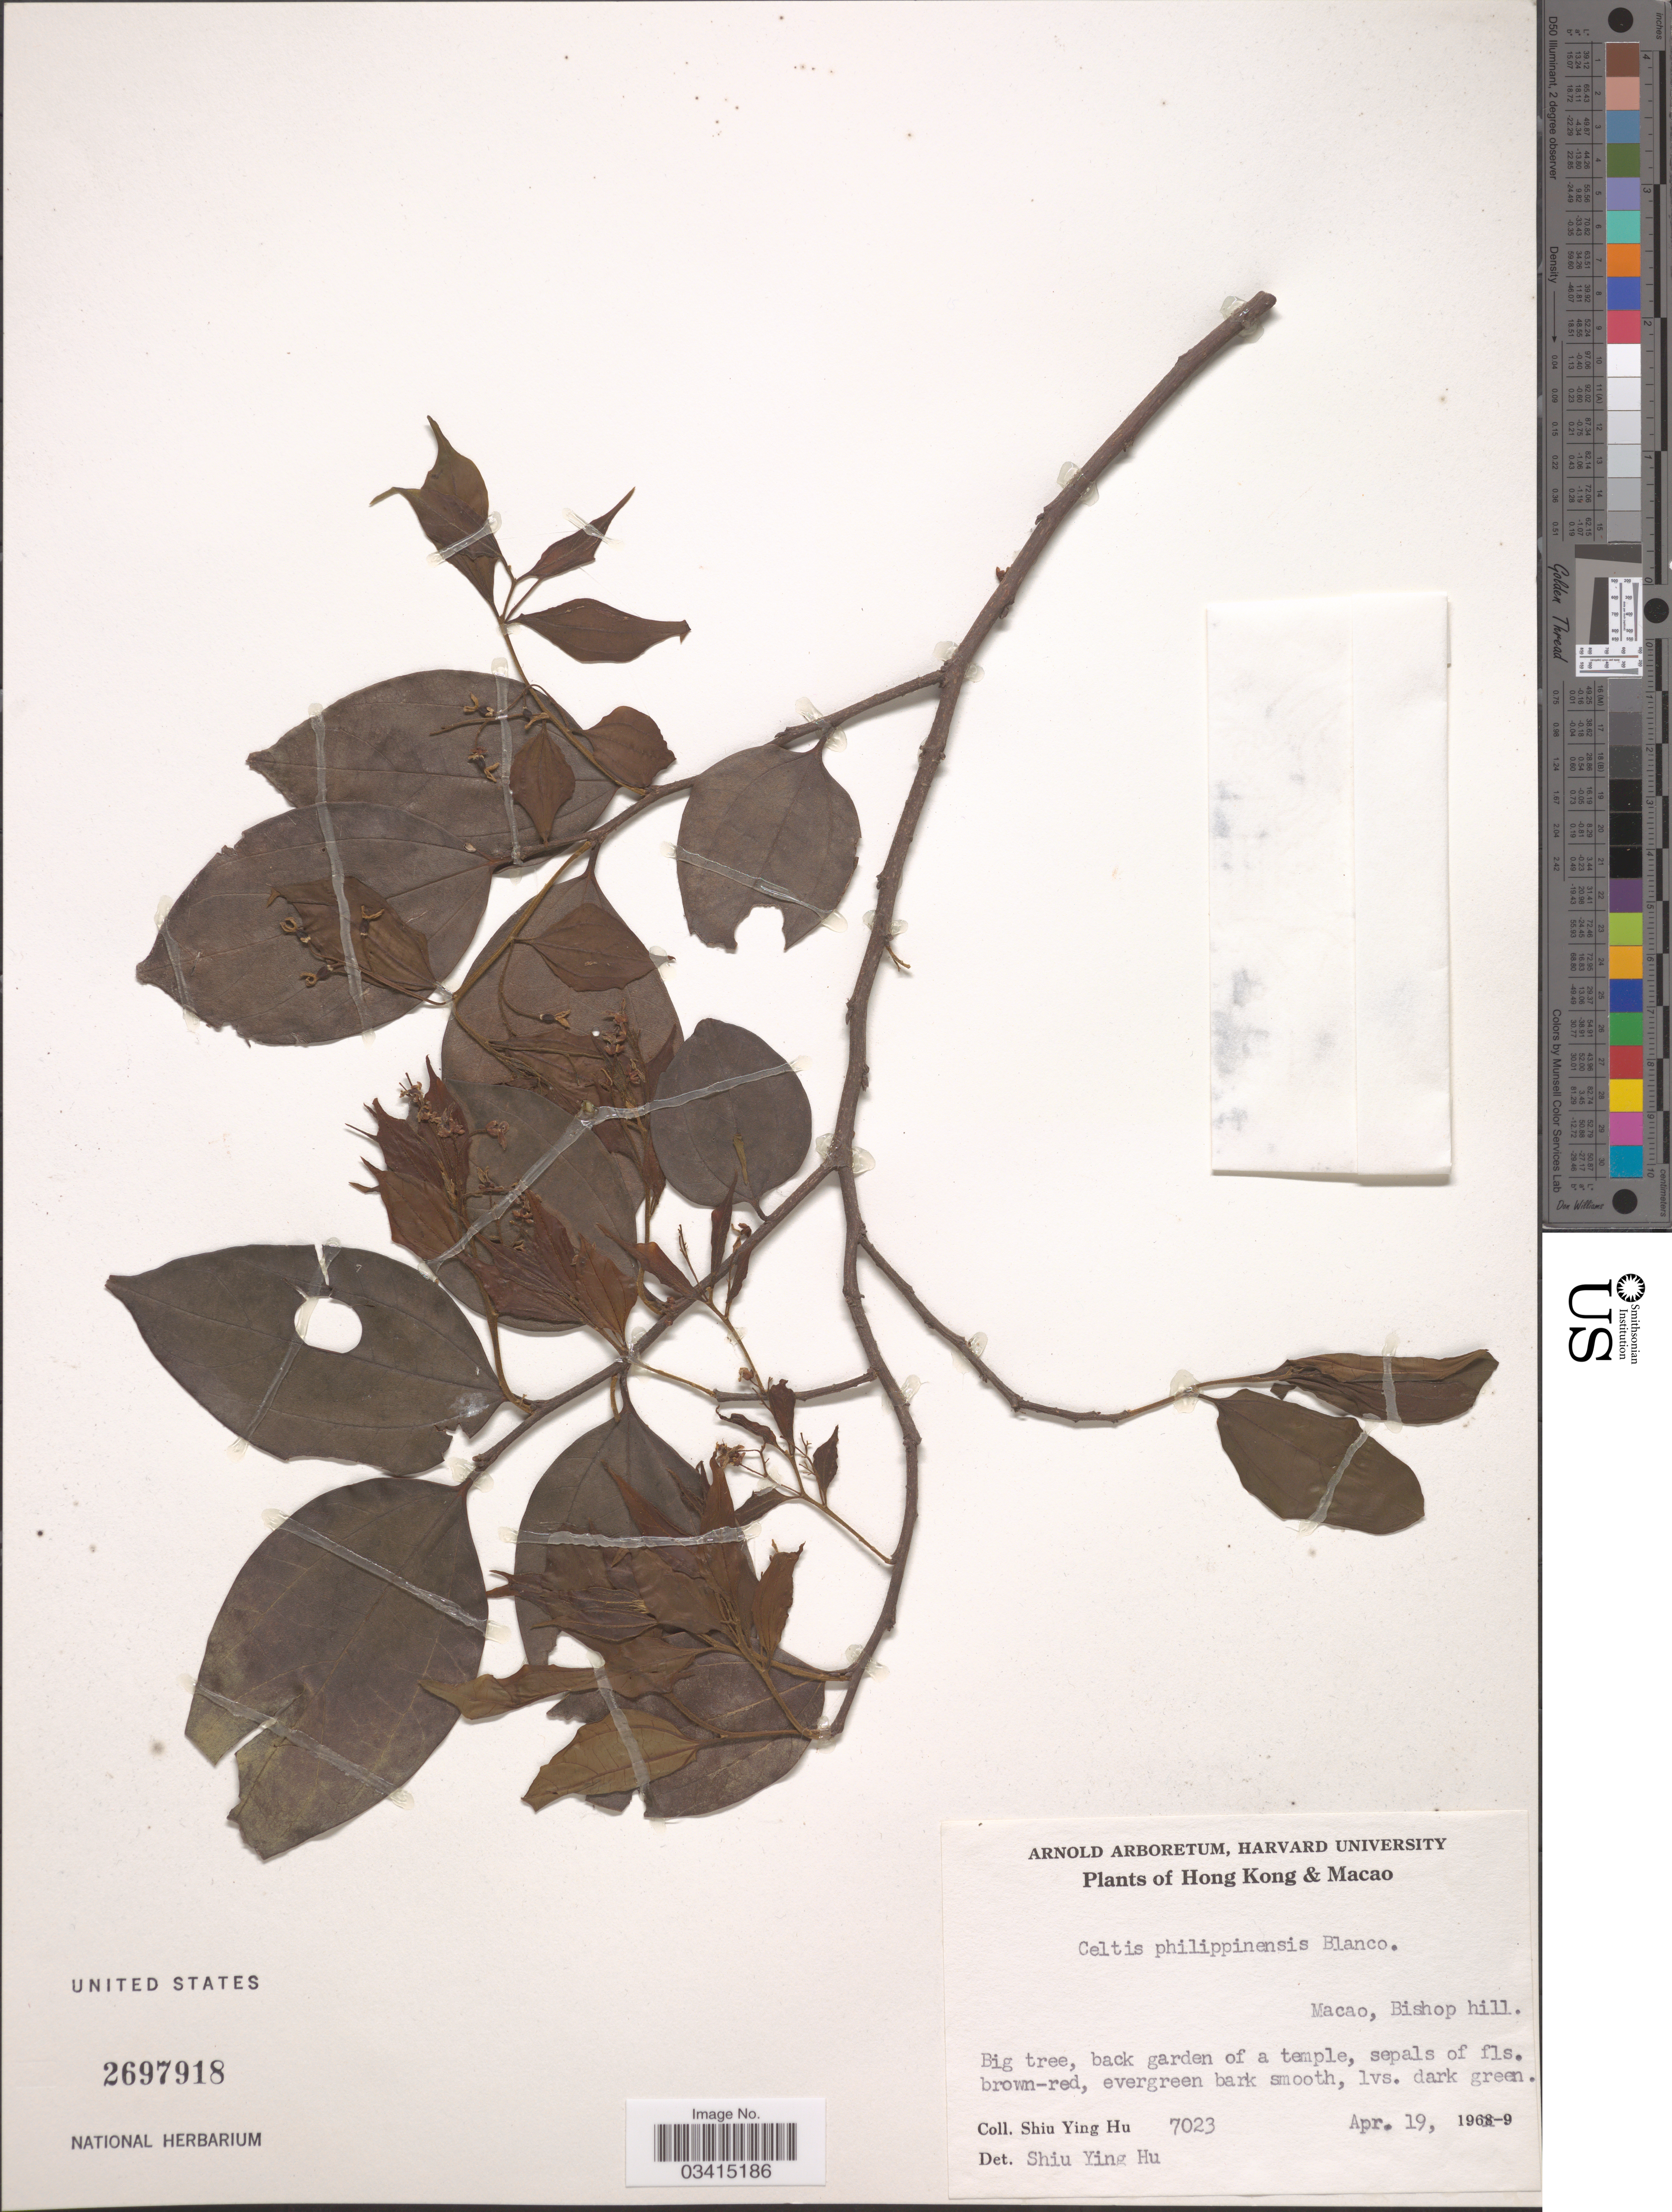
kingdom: Plantae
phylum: Tracheophyta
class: Magnoliopsida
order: Rosales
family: Cannabaceae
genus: Celtis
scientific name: Celtis philippensis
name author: Blanco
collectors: S. Y. Hu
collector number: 7023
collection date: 1969-04-19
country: China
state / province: Macau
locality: Macao, Bishop hill.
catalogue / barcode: US 2697918